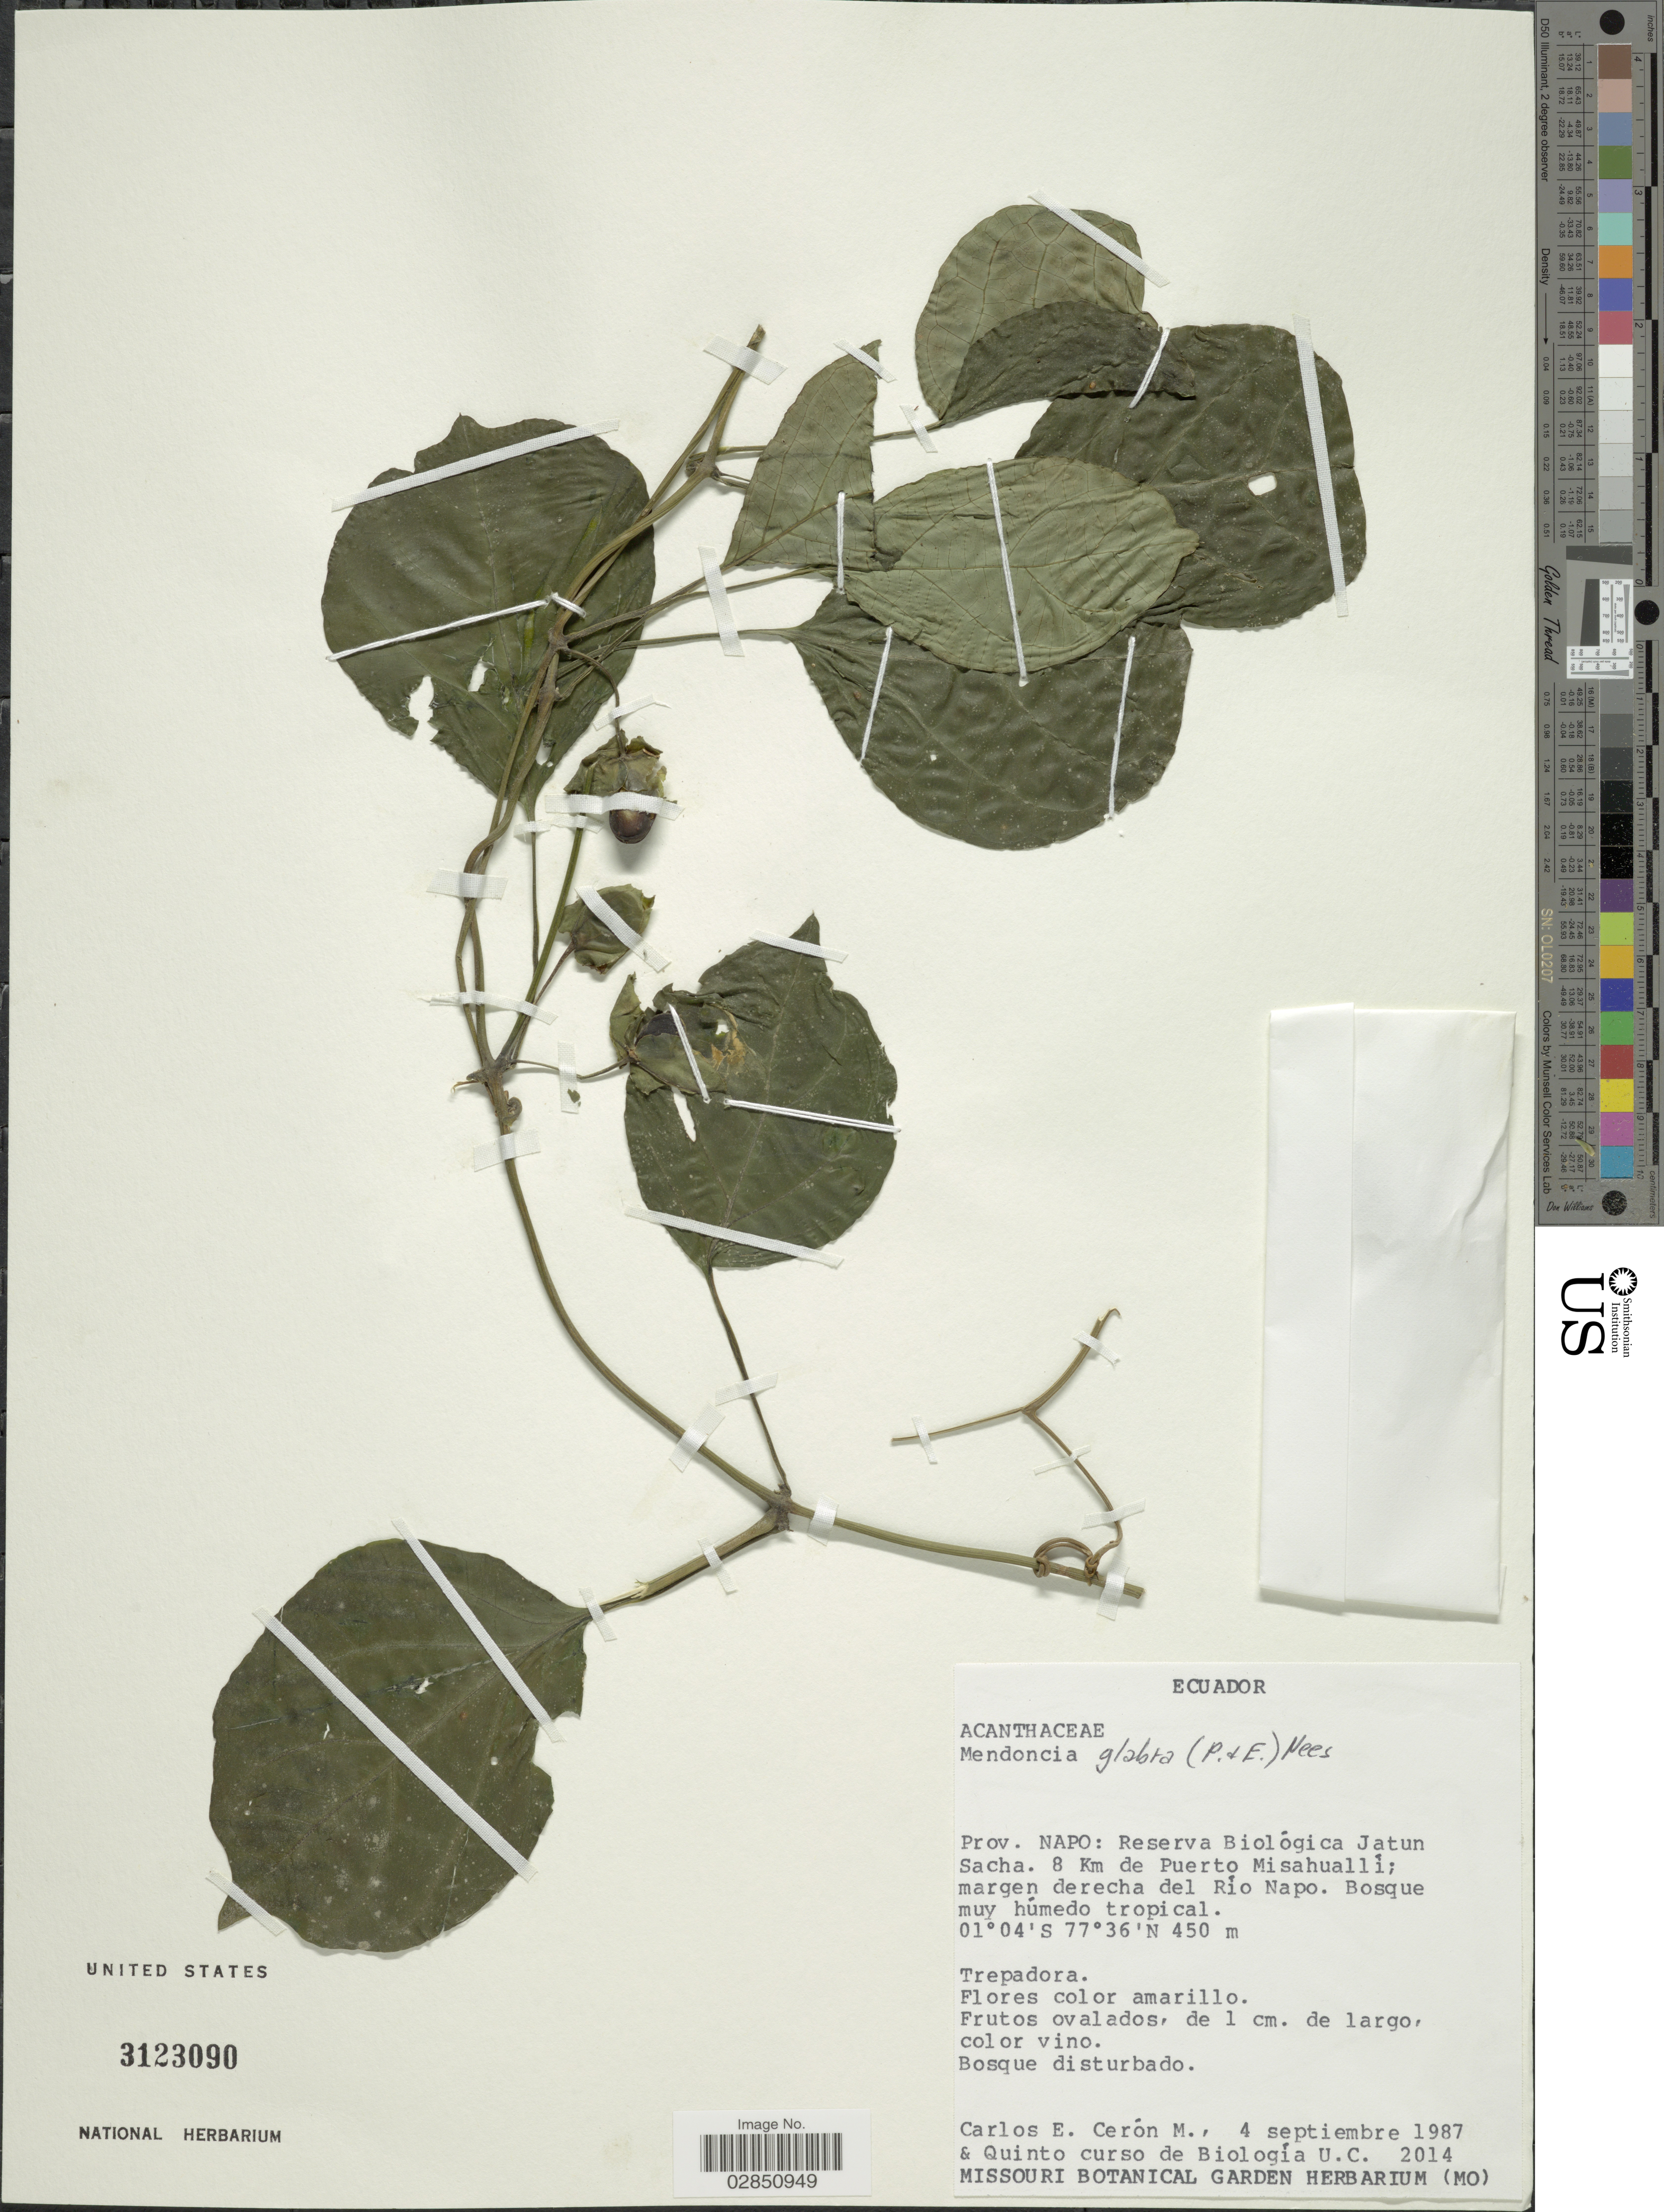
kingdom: Plantae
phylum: Tracheophyta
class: Magnoliopsida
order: Lamiales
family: Acanthaceae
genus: Mendoncia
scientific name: Mendoncia glabra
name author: (Poepp. & Endl.) Nees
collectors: C. E. Cerón M. & Quinto curso de Biologia U. C.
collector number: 2014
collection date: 1987-09-04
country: Ecuador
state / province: Napo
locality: Reserva Biológica Jatum Sacha, 8 Km de Puerto Misahualli, margen derecha del Río Napo.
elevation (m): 450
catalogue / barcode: US 3123090